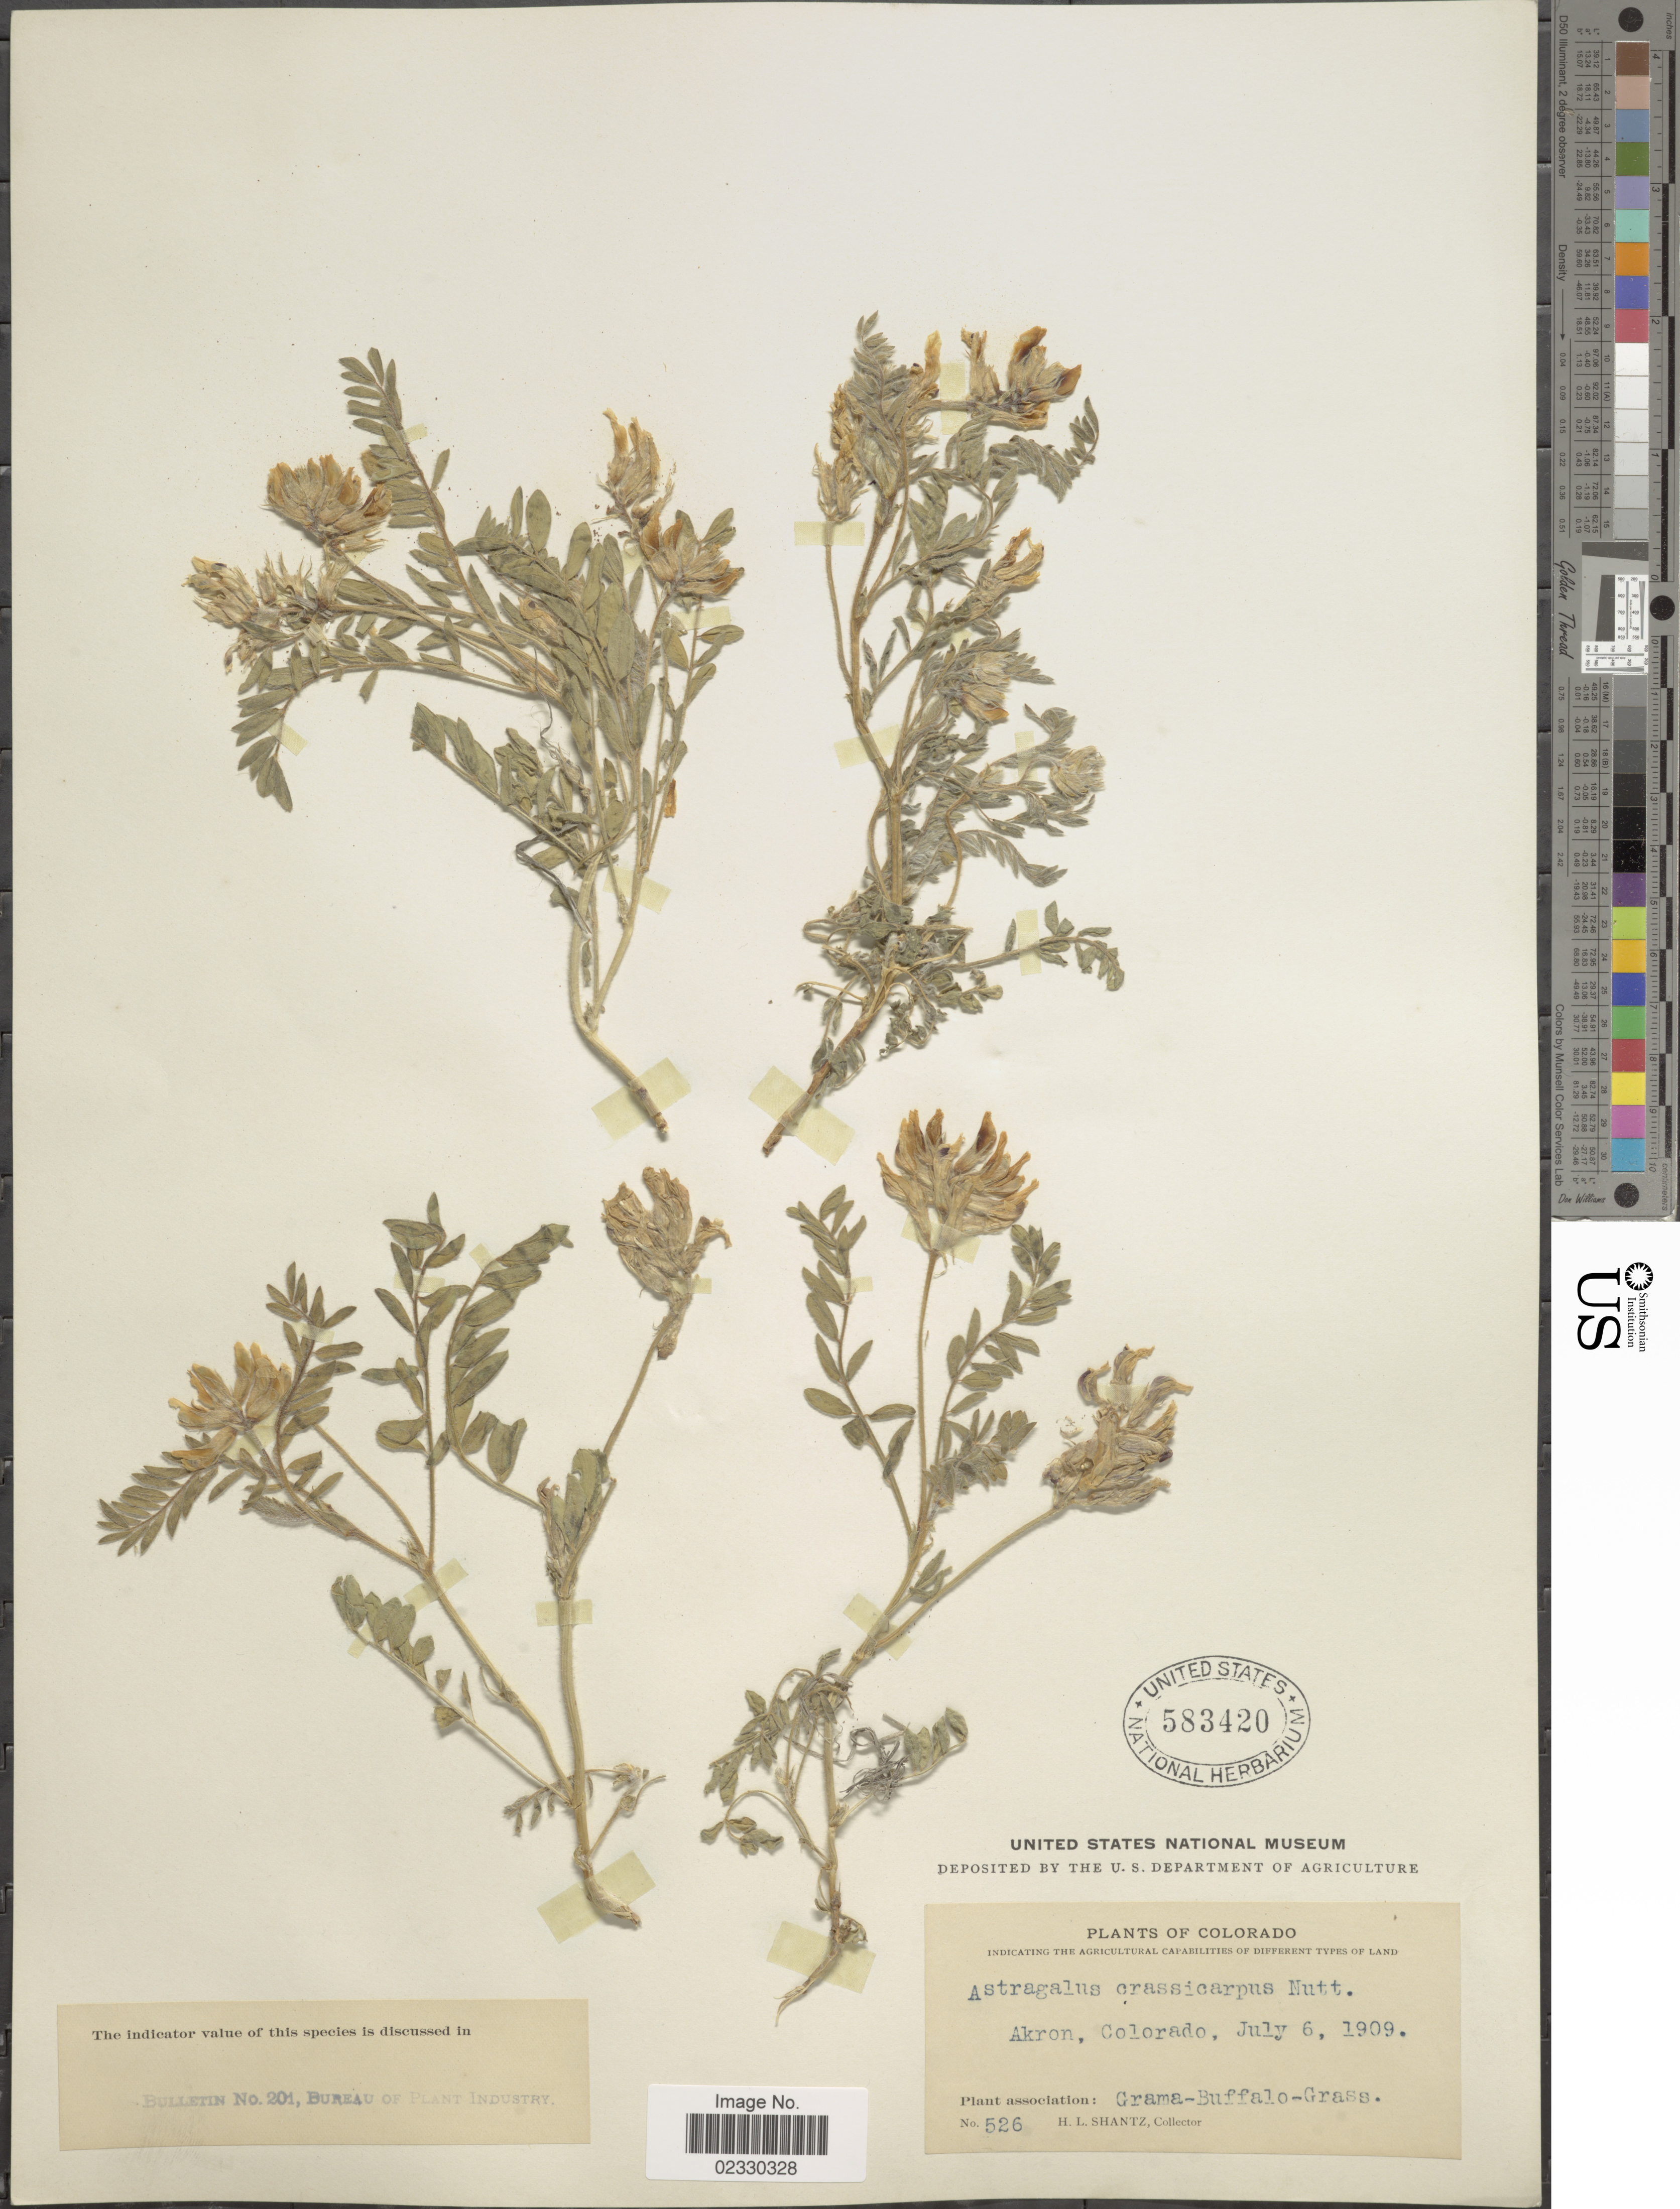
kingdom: Plantae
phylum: Tracheophyta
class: Magnoliopsida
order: Fabales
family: Fabaceae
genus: Astragalus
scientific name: Astragalus crassicarpus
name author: Nutt.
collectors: H. Shantz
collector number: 526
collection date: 1909-07-06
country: United States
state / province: Colorado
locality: Akron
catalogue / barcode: US 583420